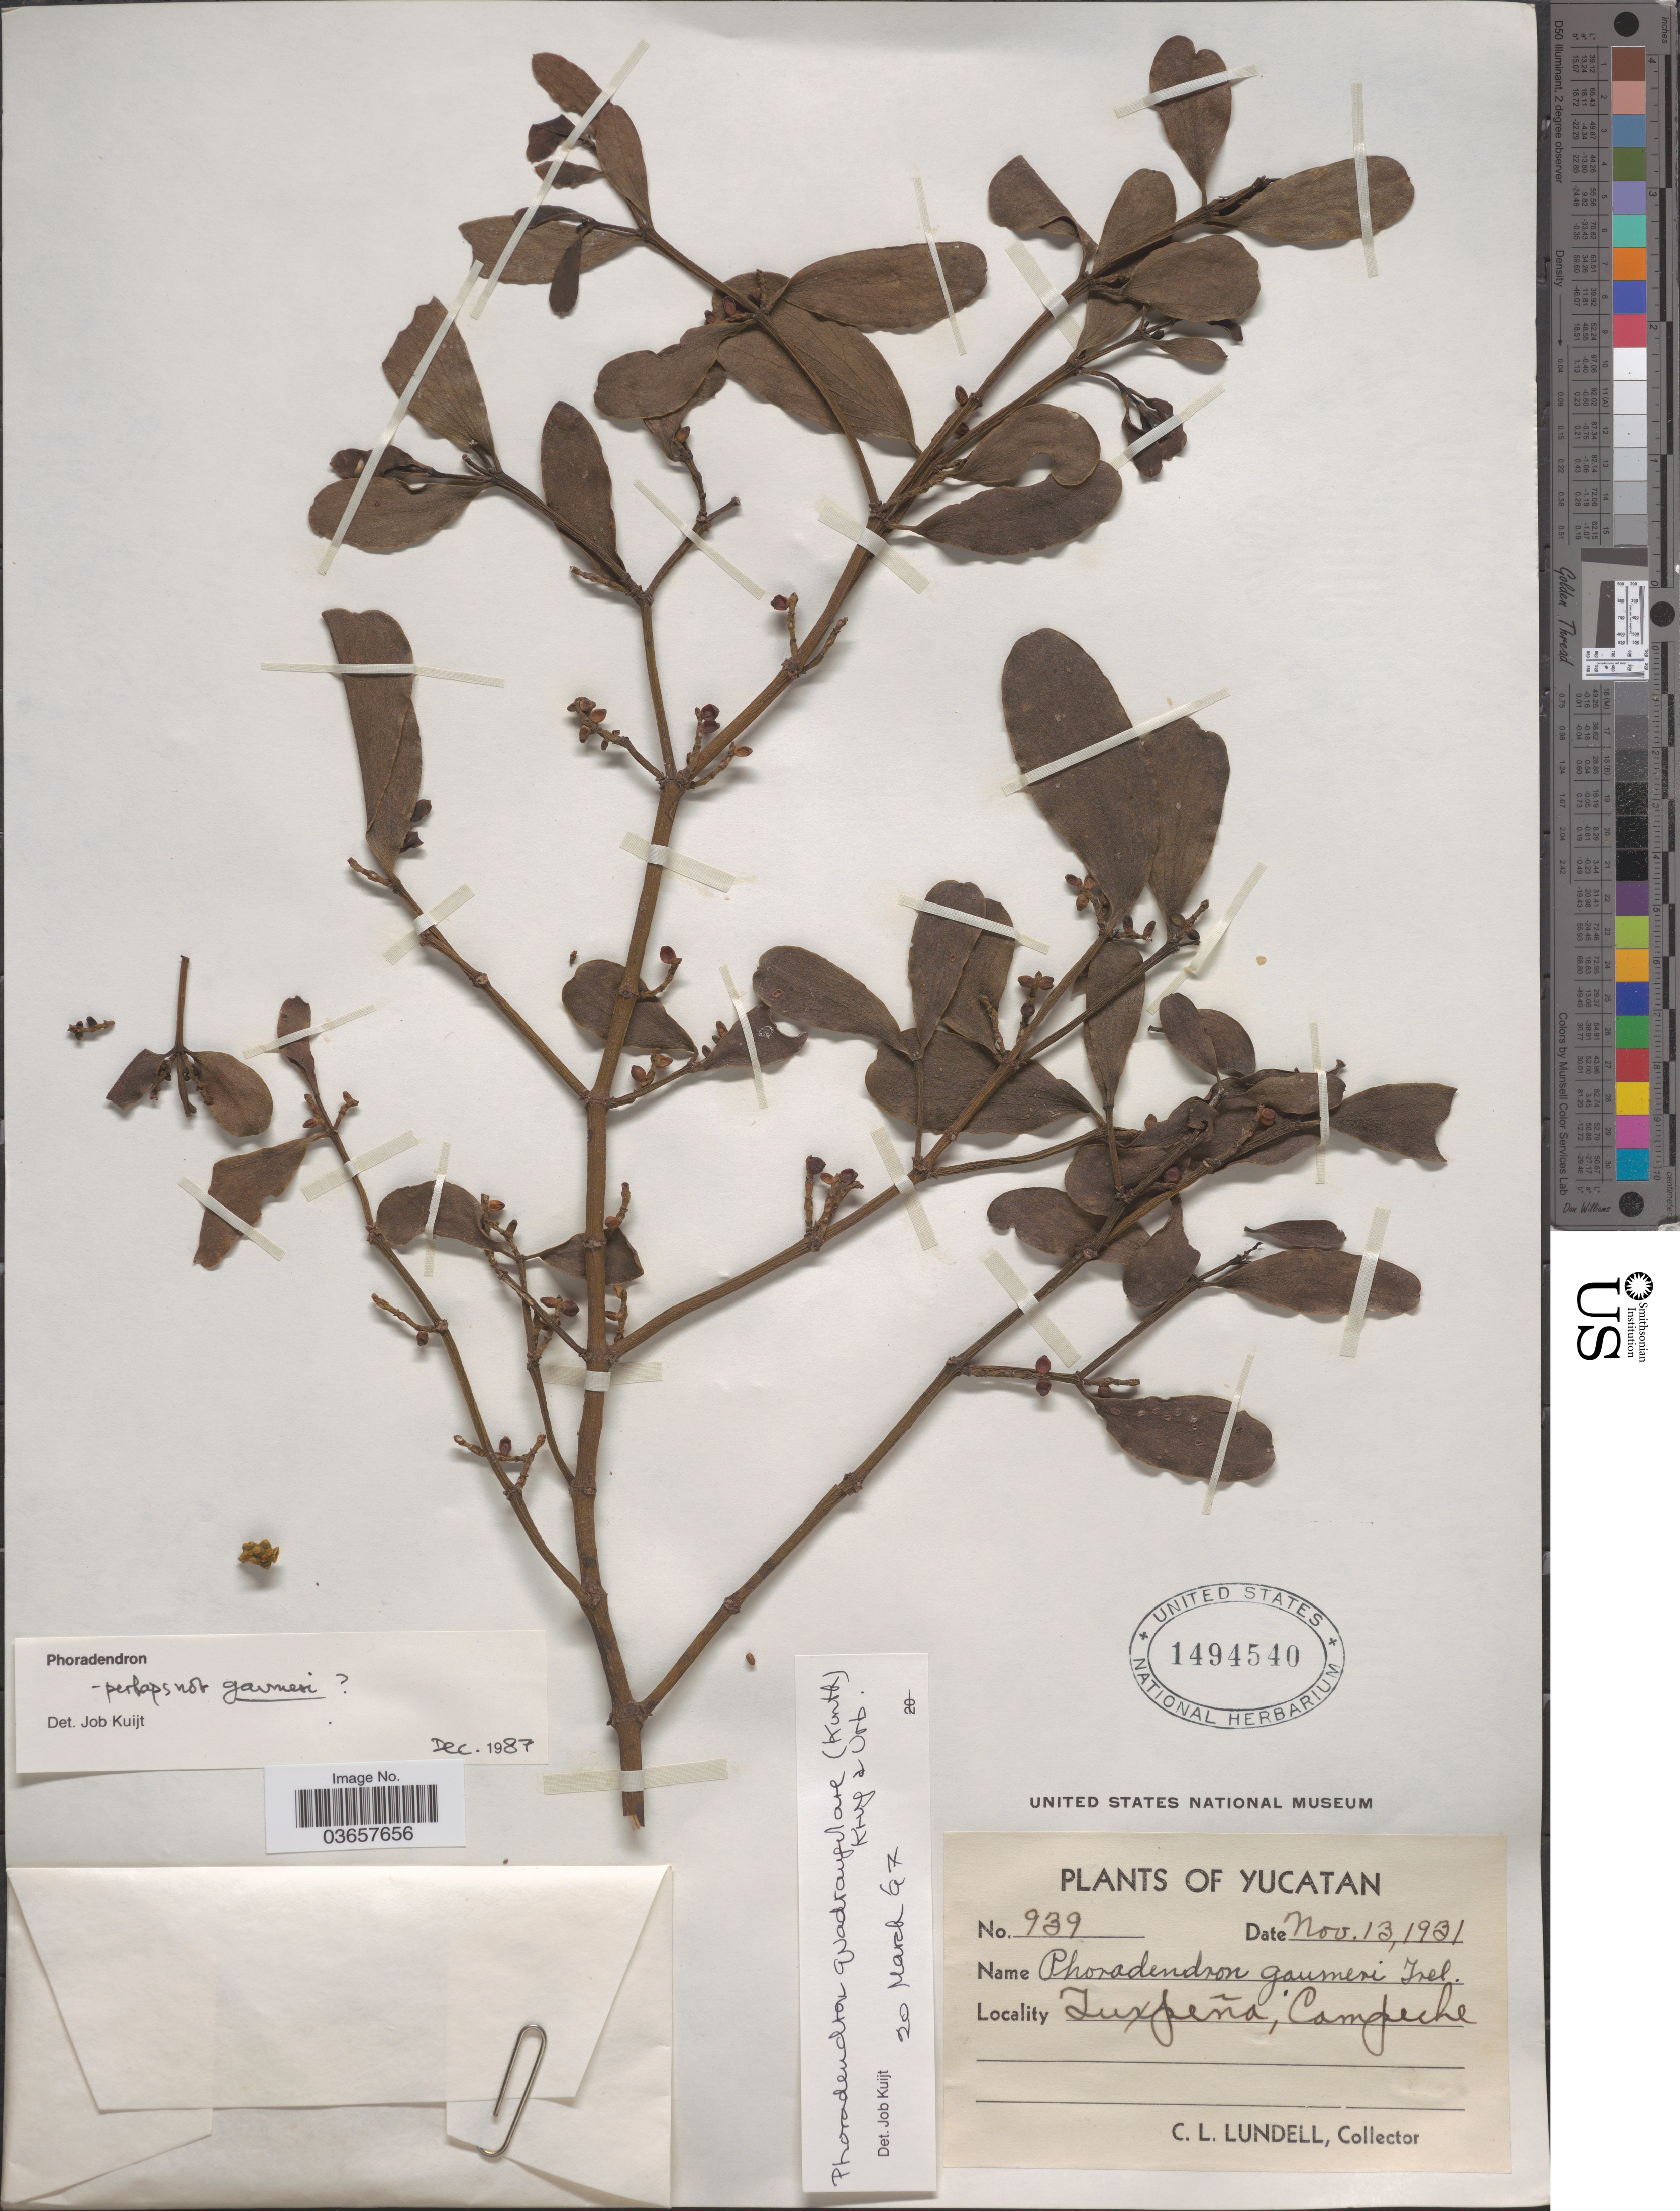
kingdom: Plantae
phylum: Tracheophyta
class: Magnoliopsida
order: Santalales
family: Viscaceae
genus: Phoradendron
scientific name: Phoradendron quadrangulare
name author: (Kunth) Griseb.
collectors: C. L. Lundell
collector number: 939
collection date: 1931-11-13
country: Mexico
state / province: Campeche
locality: Yucatan. Tuxpeña.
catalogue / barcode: US 1494540